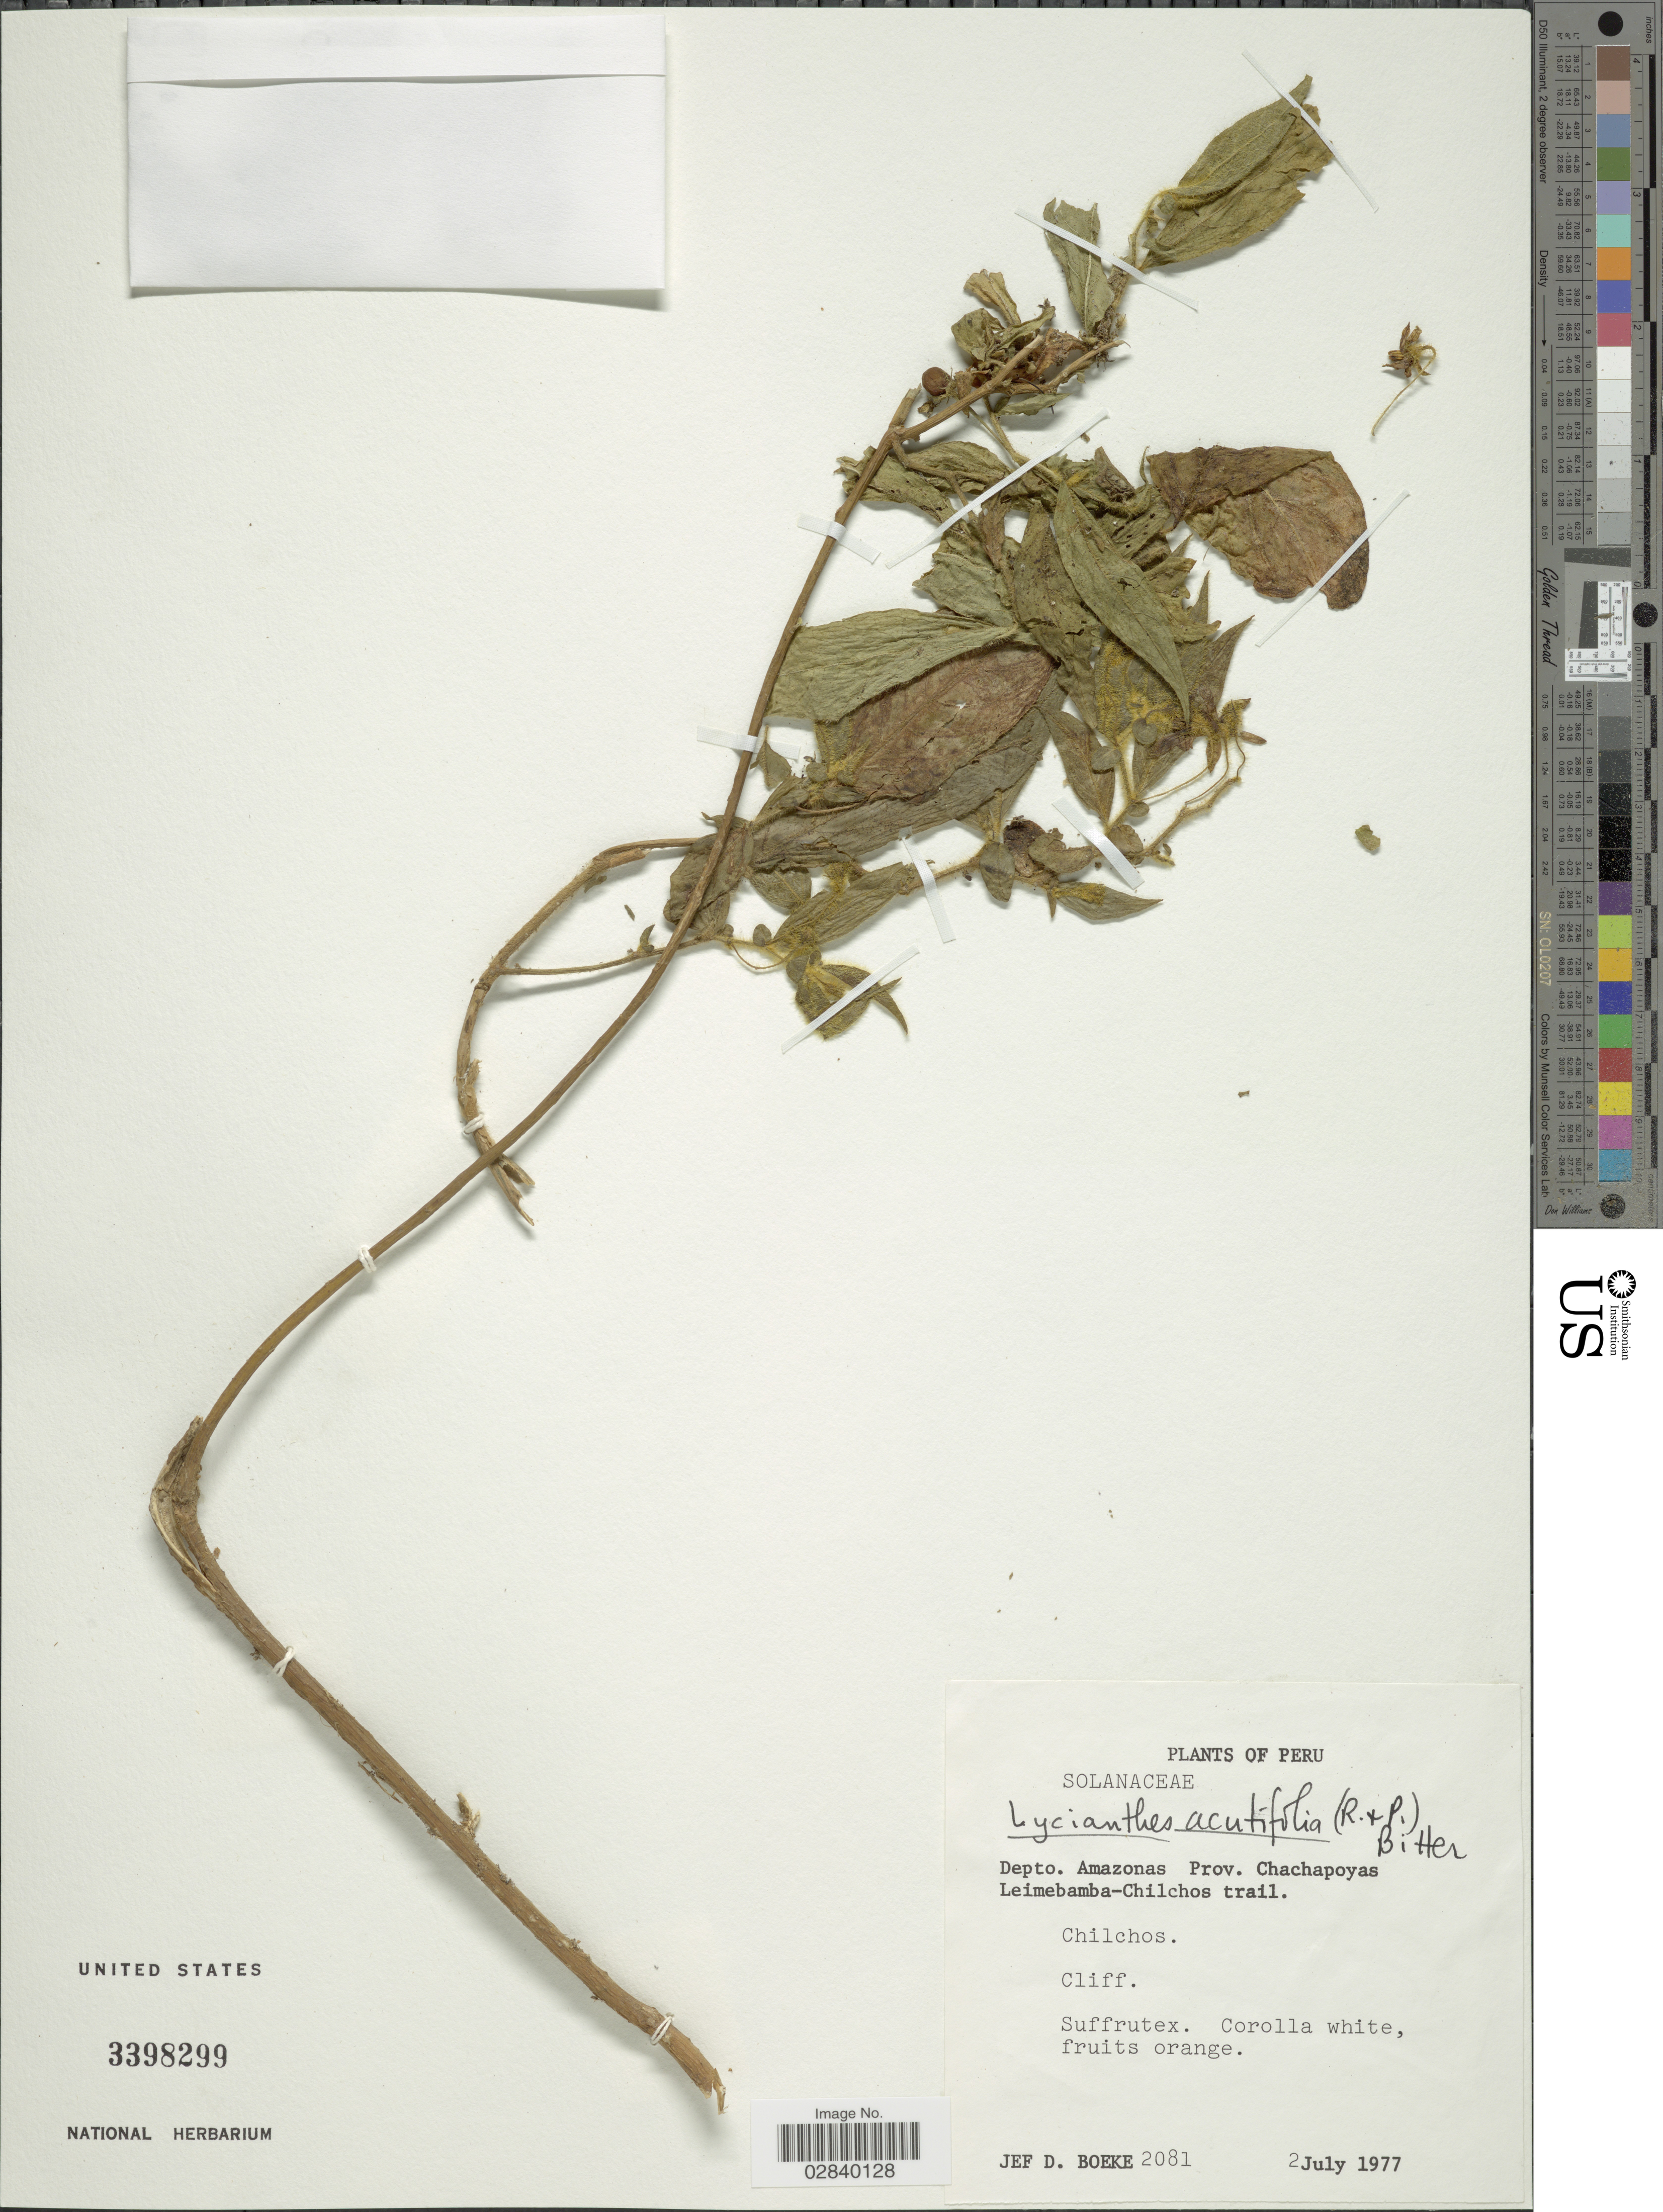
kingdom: Plantae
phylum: Tracheophyta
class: Magnoliopsida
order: Solanales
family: Solanaceae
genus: Lycianthes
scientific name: Lycianthes acutifolia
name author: (Ruiz & Pav.) Bitter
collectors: J. Boeke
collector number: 2081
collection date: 1977-07-02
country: Peru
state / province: Amazonas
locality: Depto. Amazonas. Prov. Chachapoyas. Leimebamba-Chilcos trail. Chilcos.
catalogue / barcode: US 3398299